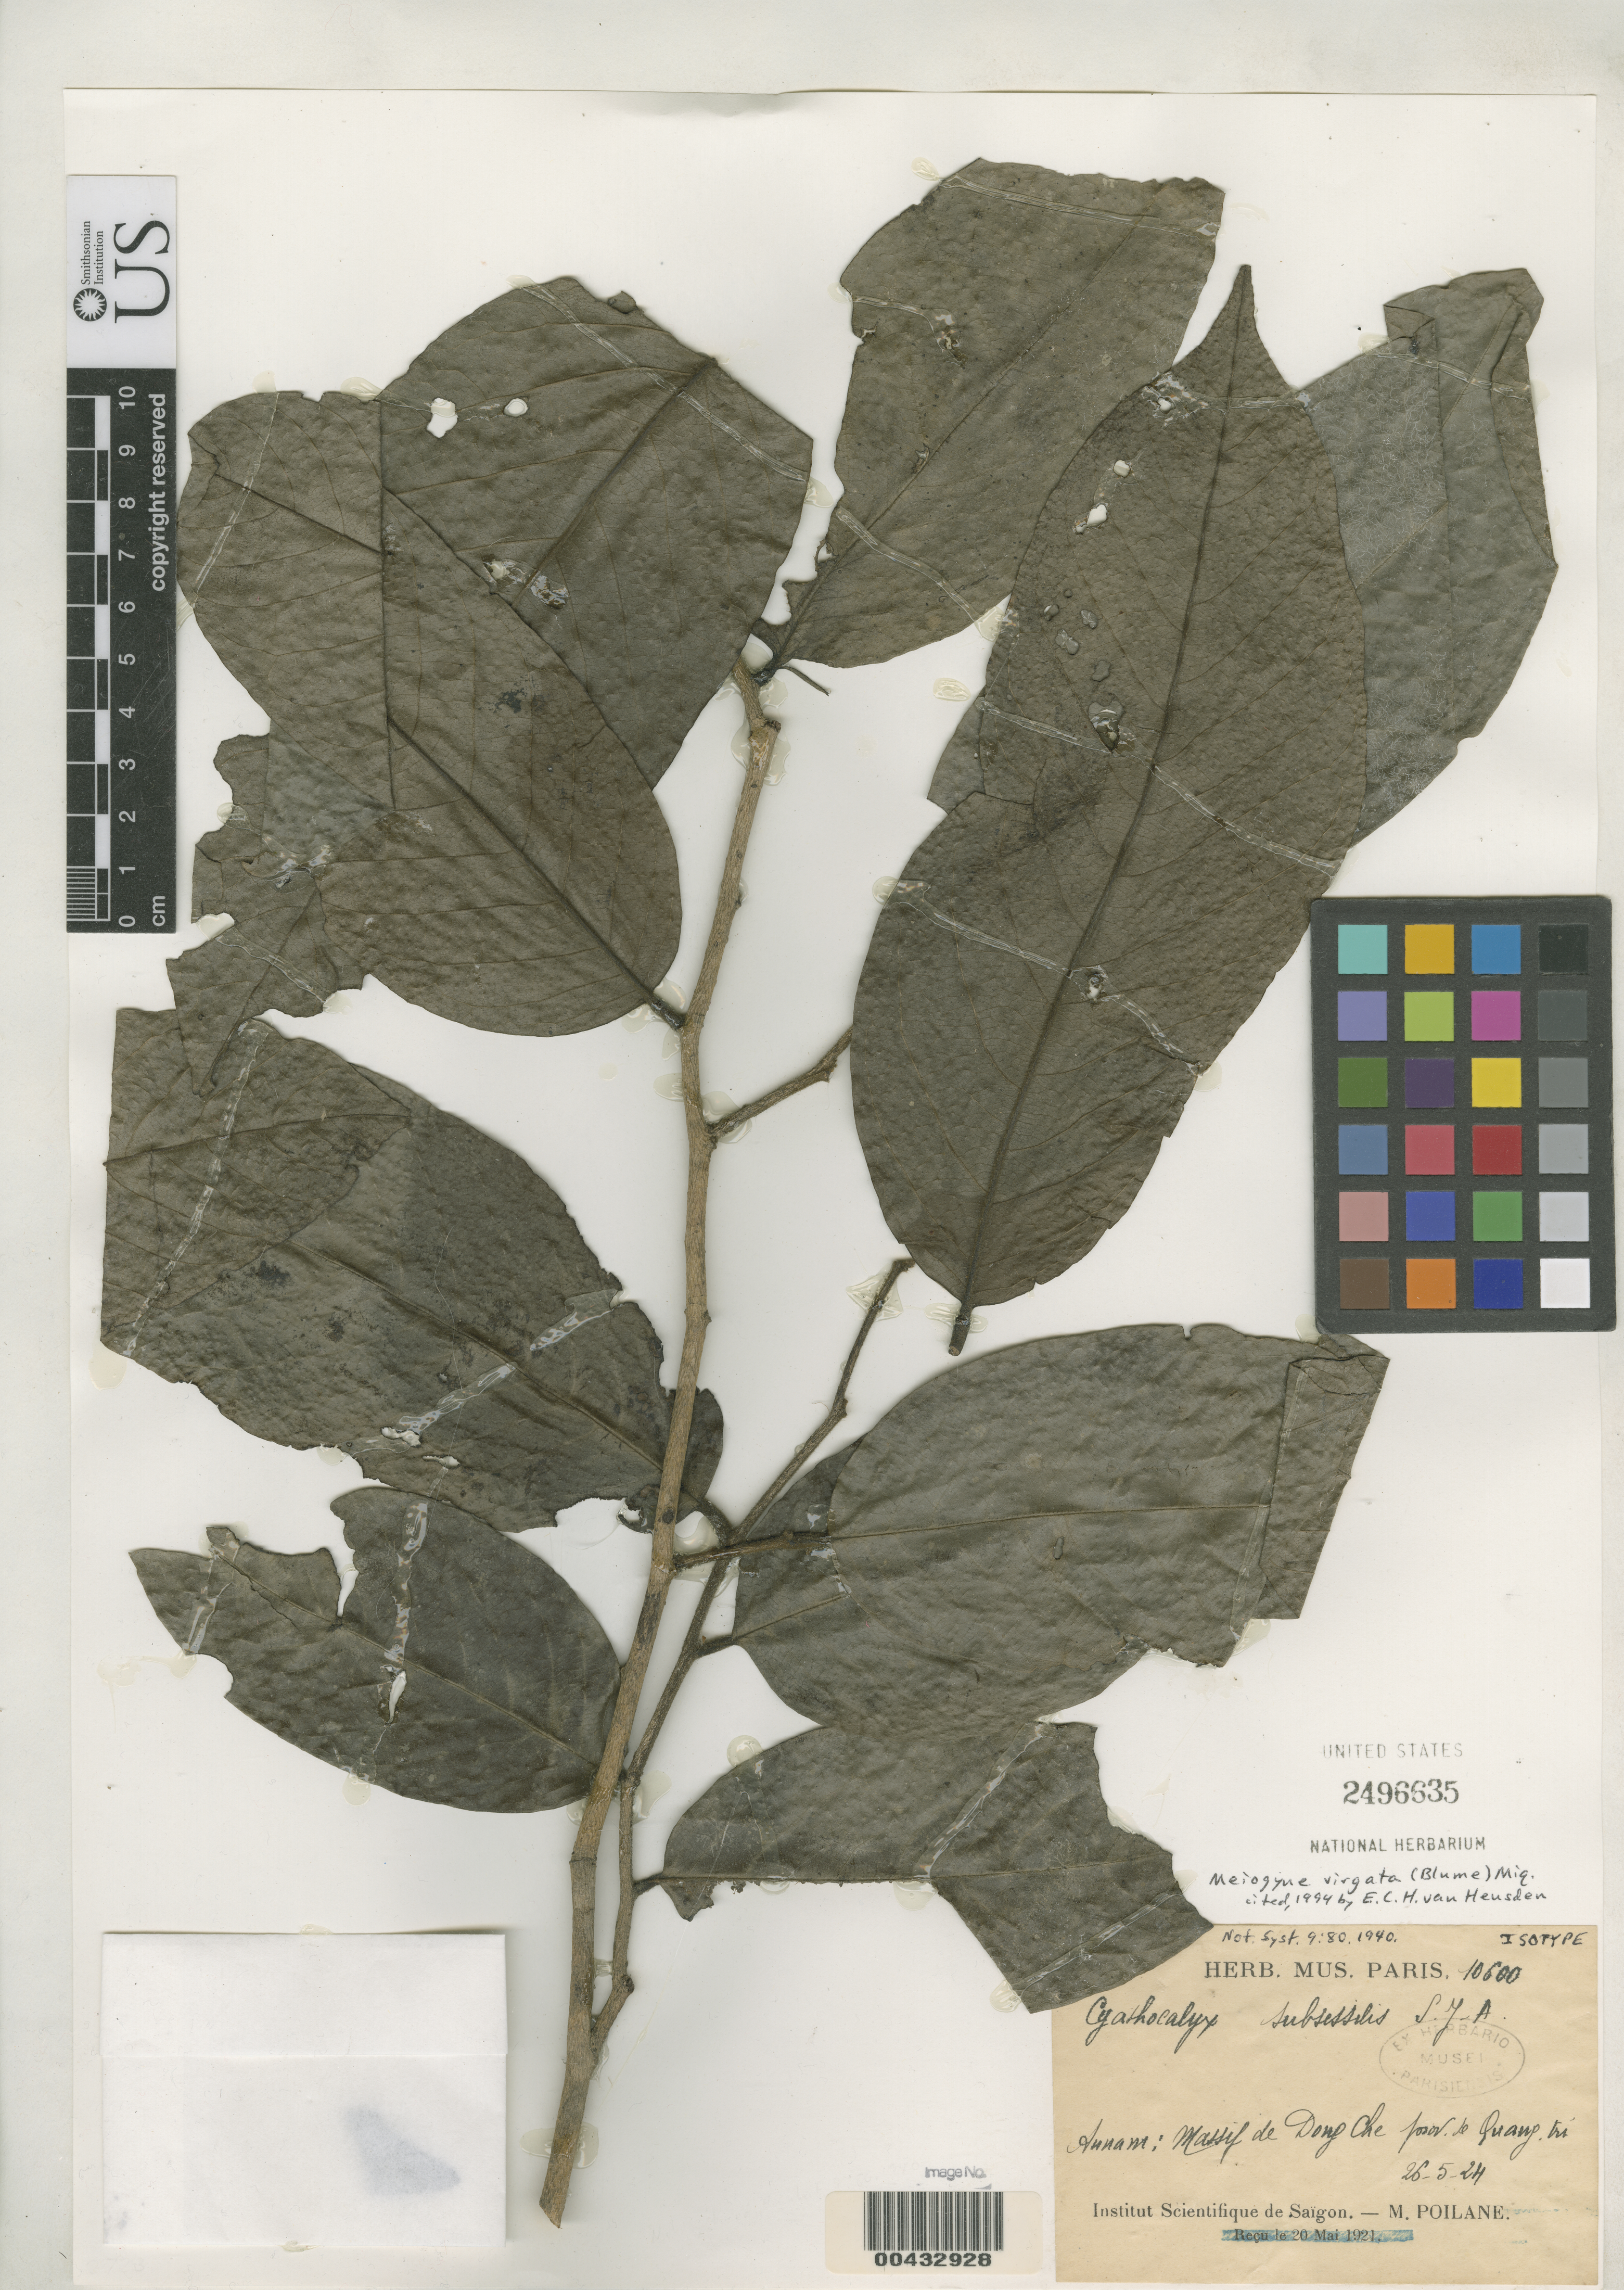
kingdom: Plantae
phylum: Tracheophyta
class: Magnoliopsida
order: Magnoliales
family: Annonaceae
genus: Cyathocalyx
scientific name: Cyathocalyx subsessilis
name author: Ast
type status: Isotype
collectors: M. Poilane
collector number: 10600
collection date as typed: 26 May 1924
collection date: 1924-05-26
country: Vietnam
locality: Massif de Dongche, Prov. le Quang Tri.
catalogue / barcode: US 2496635